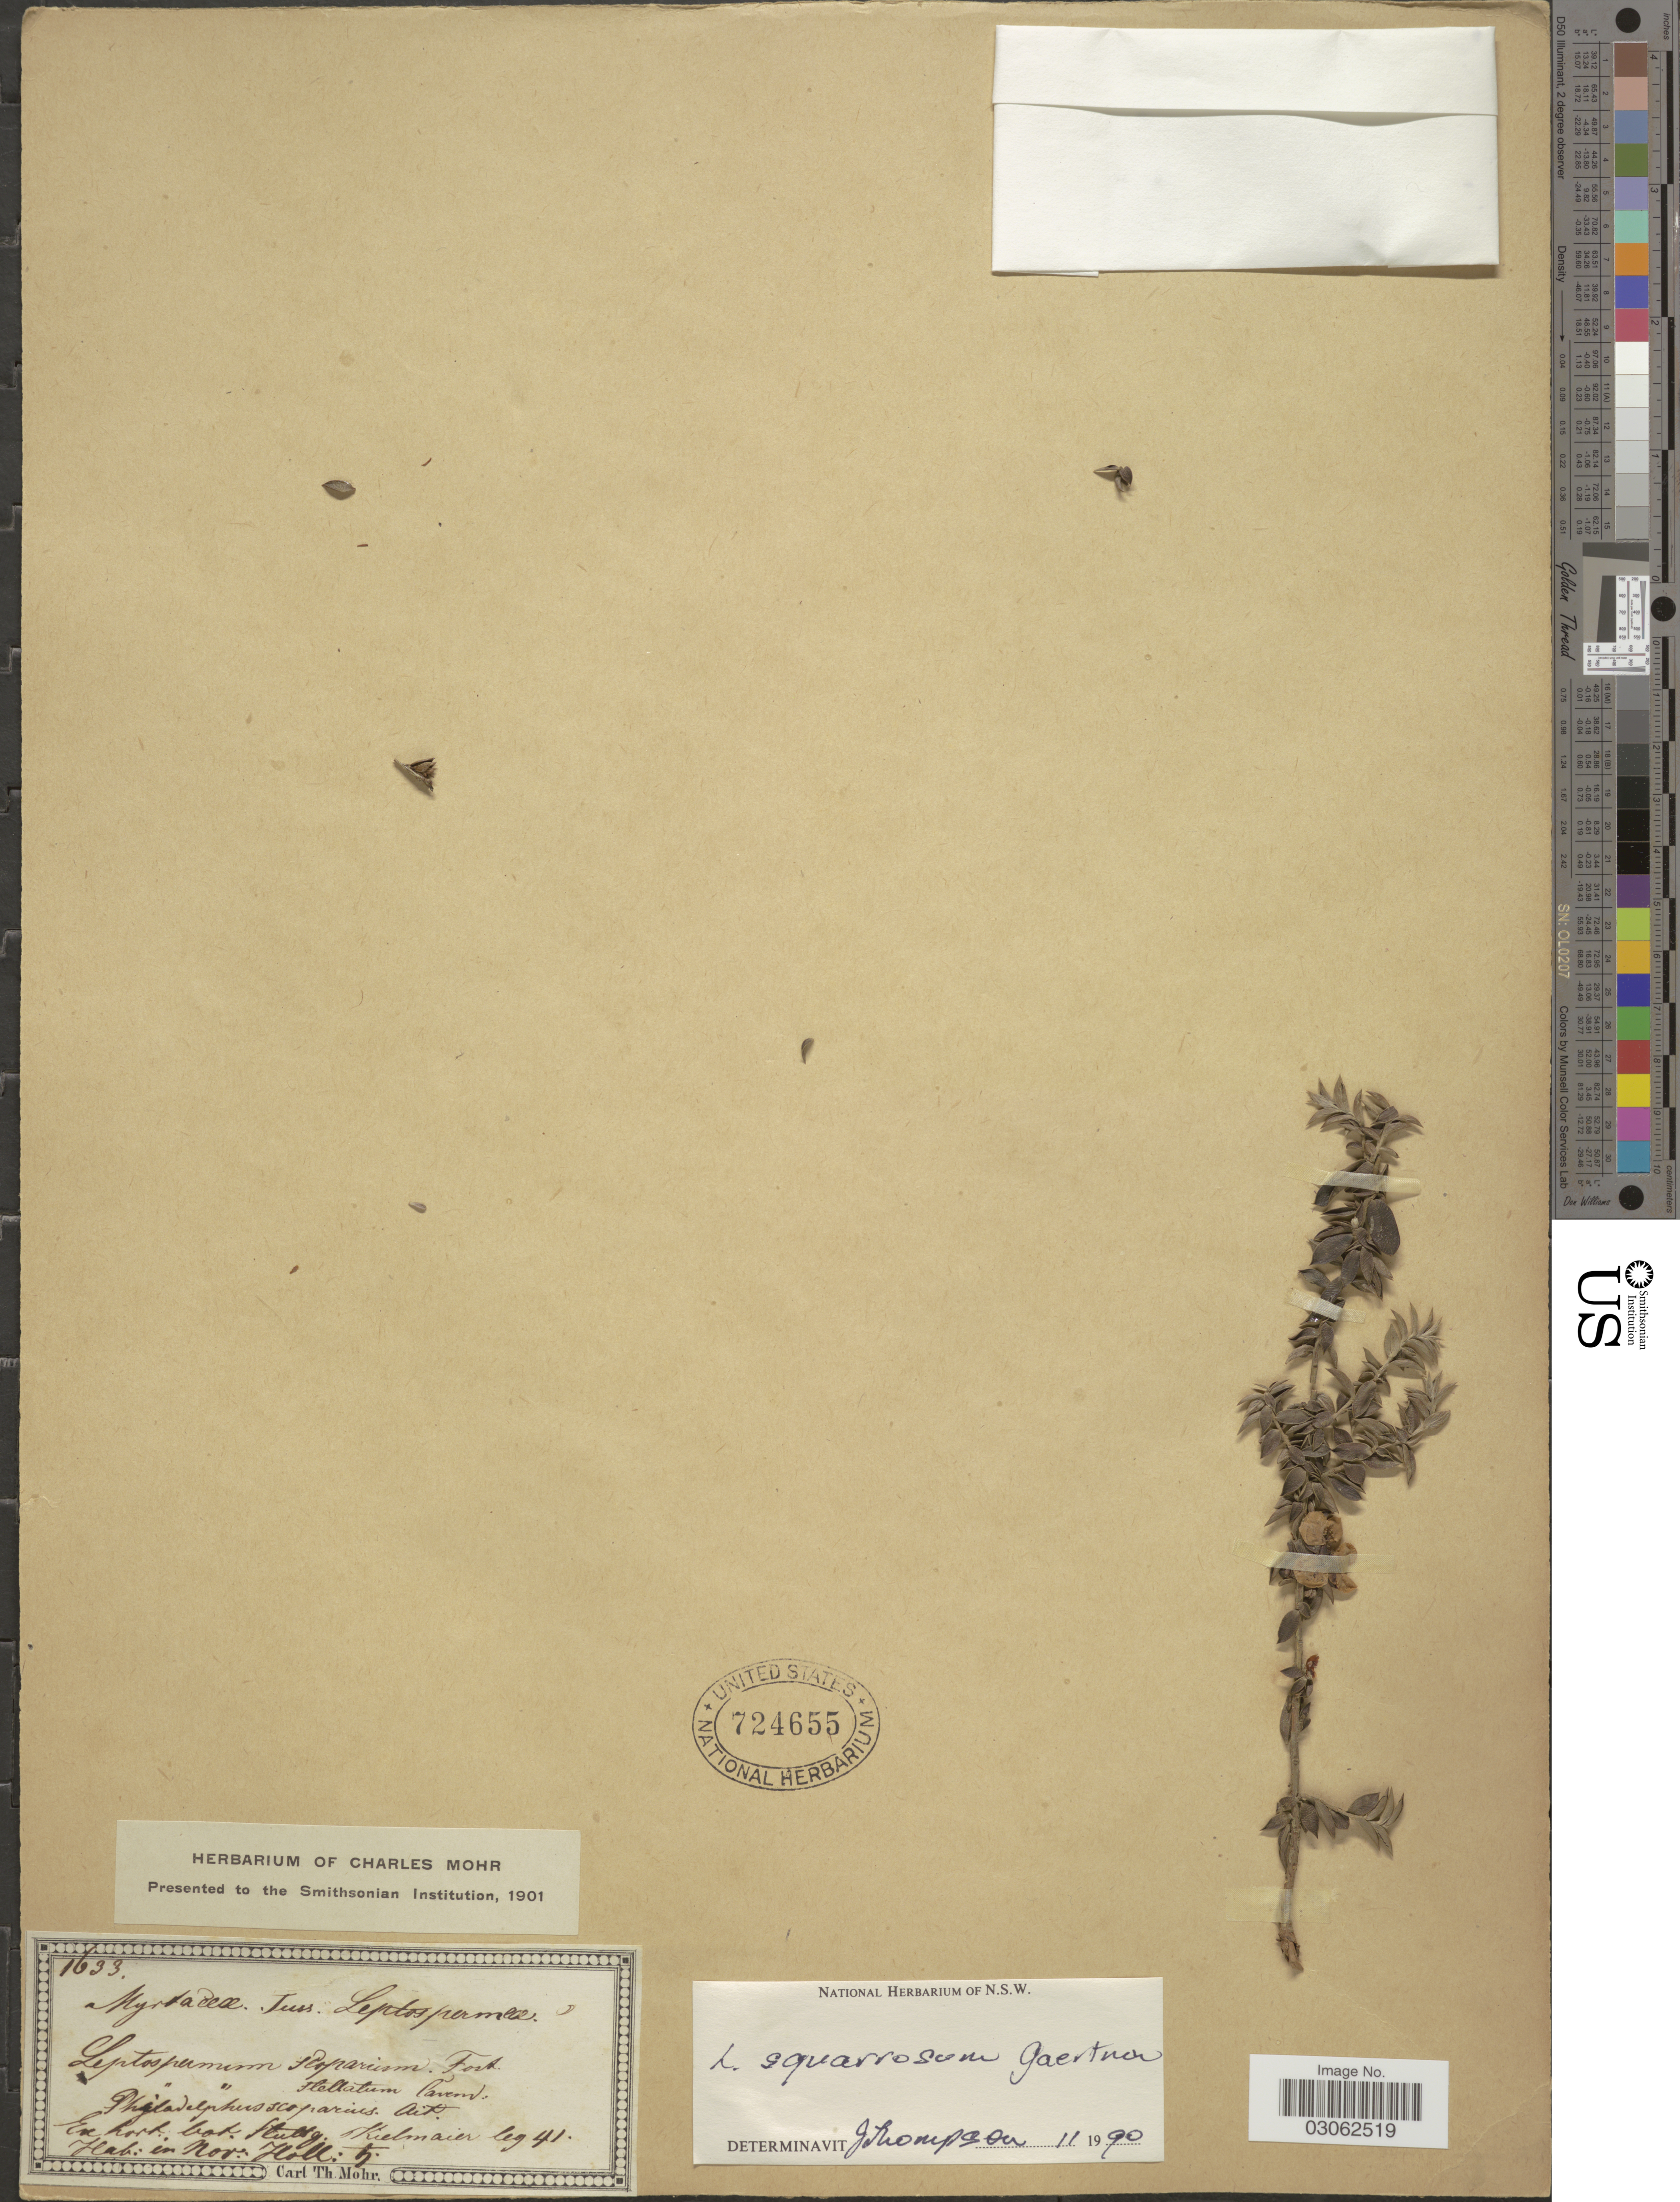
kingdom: Plantae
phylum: Tracheophyta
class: Magnoliopsida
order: Myrtales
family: Myrtaceae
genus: Leptospermum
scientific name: Leptospermum squarrosum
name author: Gaertn.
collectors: Kielmaier, --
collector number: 1633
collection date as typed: Transcribed d/m/y: //41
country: Australia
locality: In Nov. Holl: 5.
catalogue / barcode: US 724655